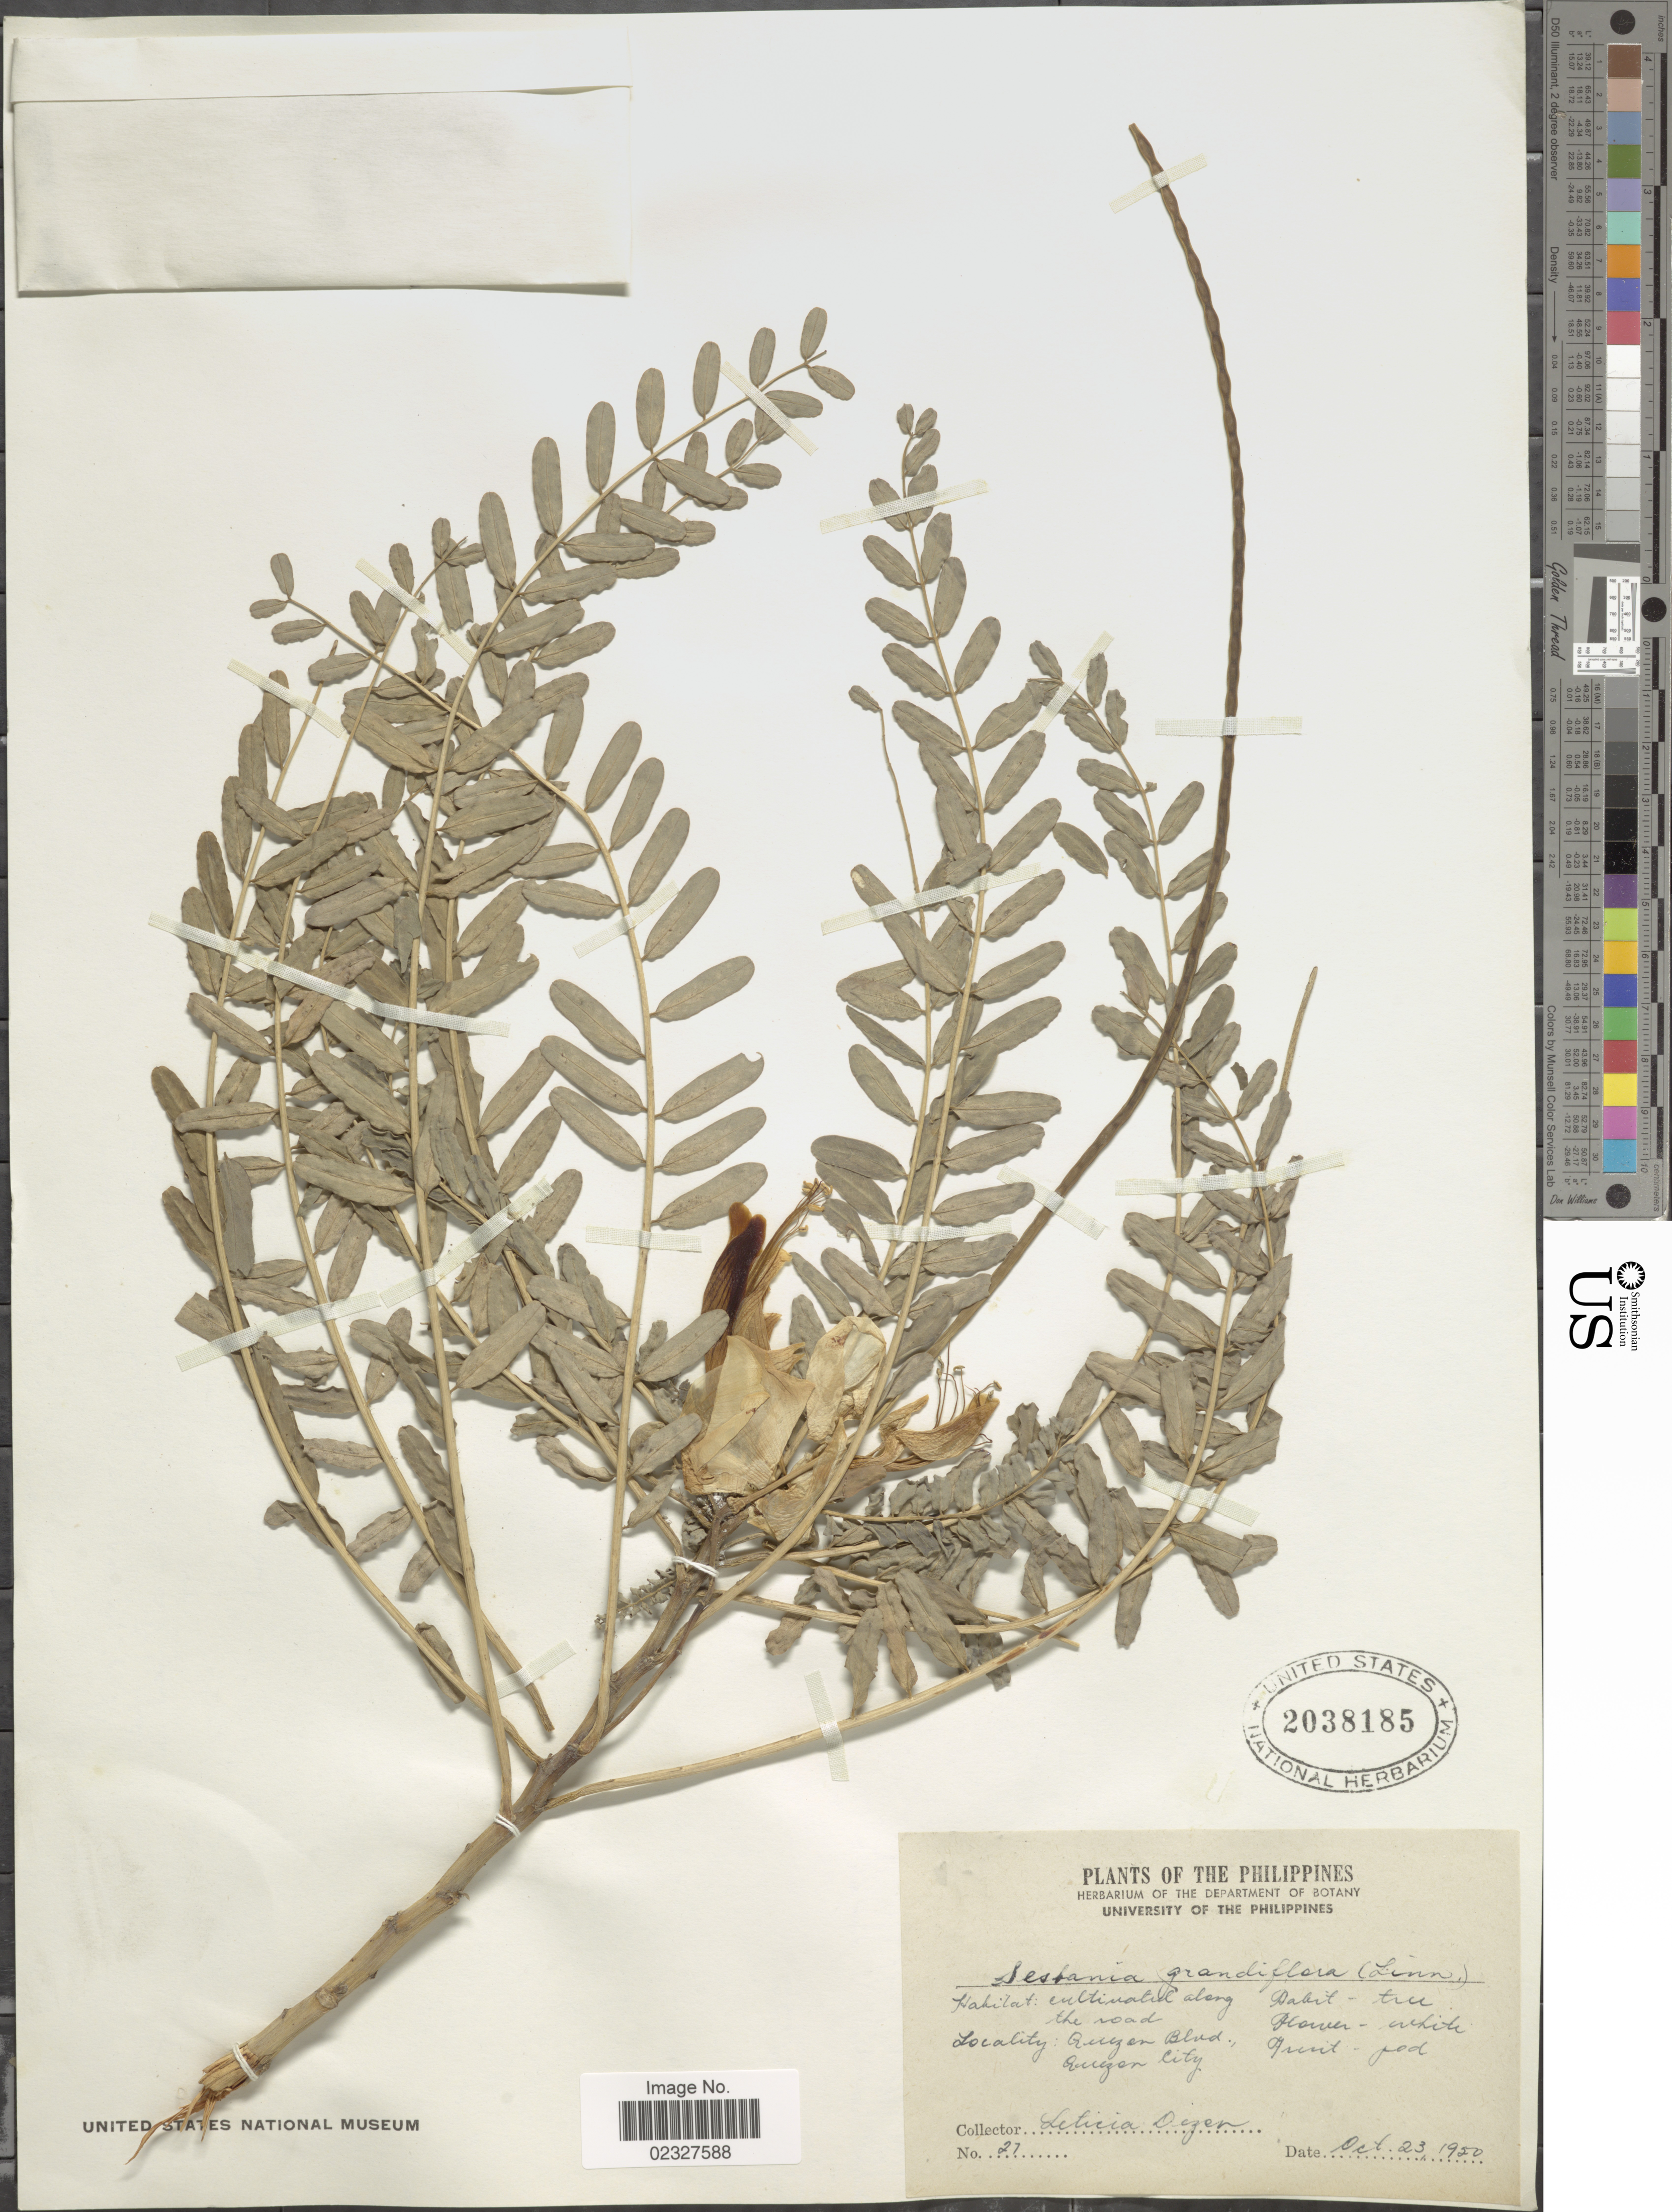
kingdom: Plantae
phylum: Tracheophyta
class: Magnoliopsida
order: Fabales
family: Fabaceae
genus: Sesbania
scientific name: Sesbania grandiflora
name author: (L.) Poir.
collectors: L. Dizen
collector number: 27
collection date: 1950-10-23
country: Philippines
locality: Along the road, Quezon Blvd, Quezon City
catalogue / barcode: US 2038185